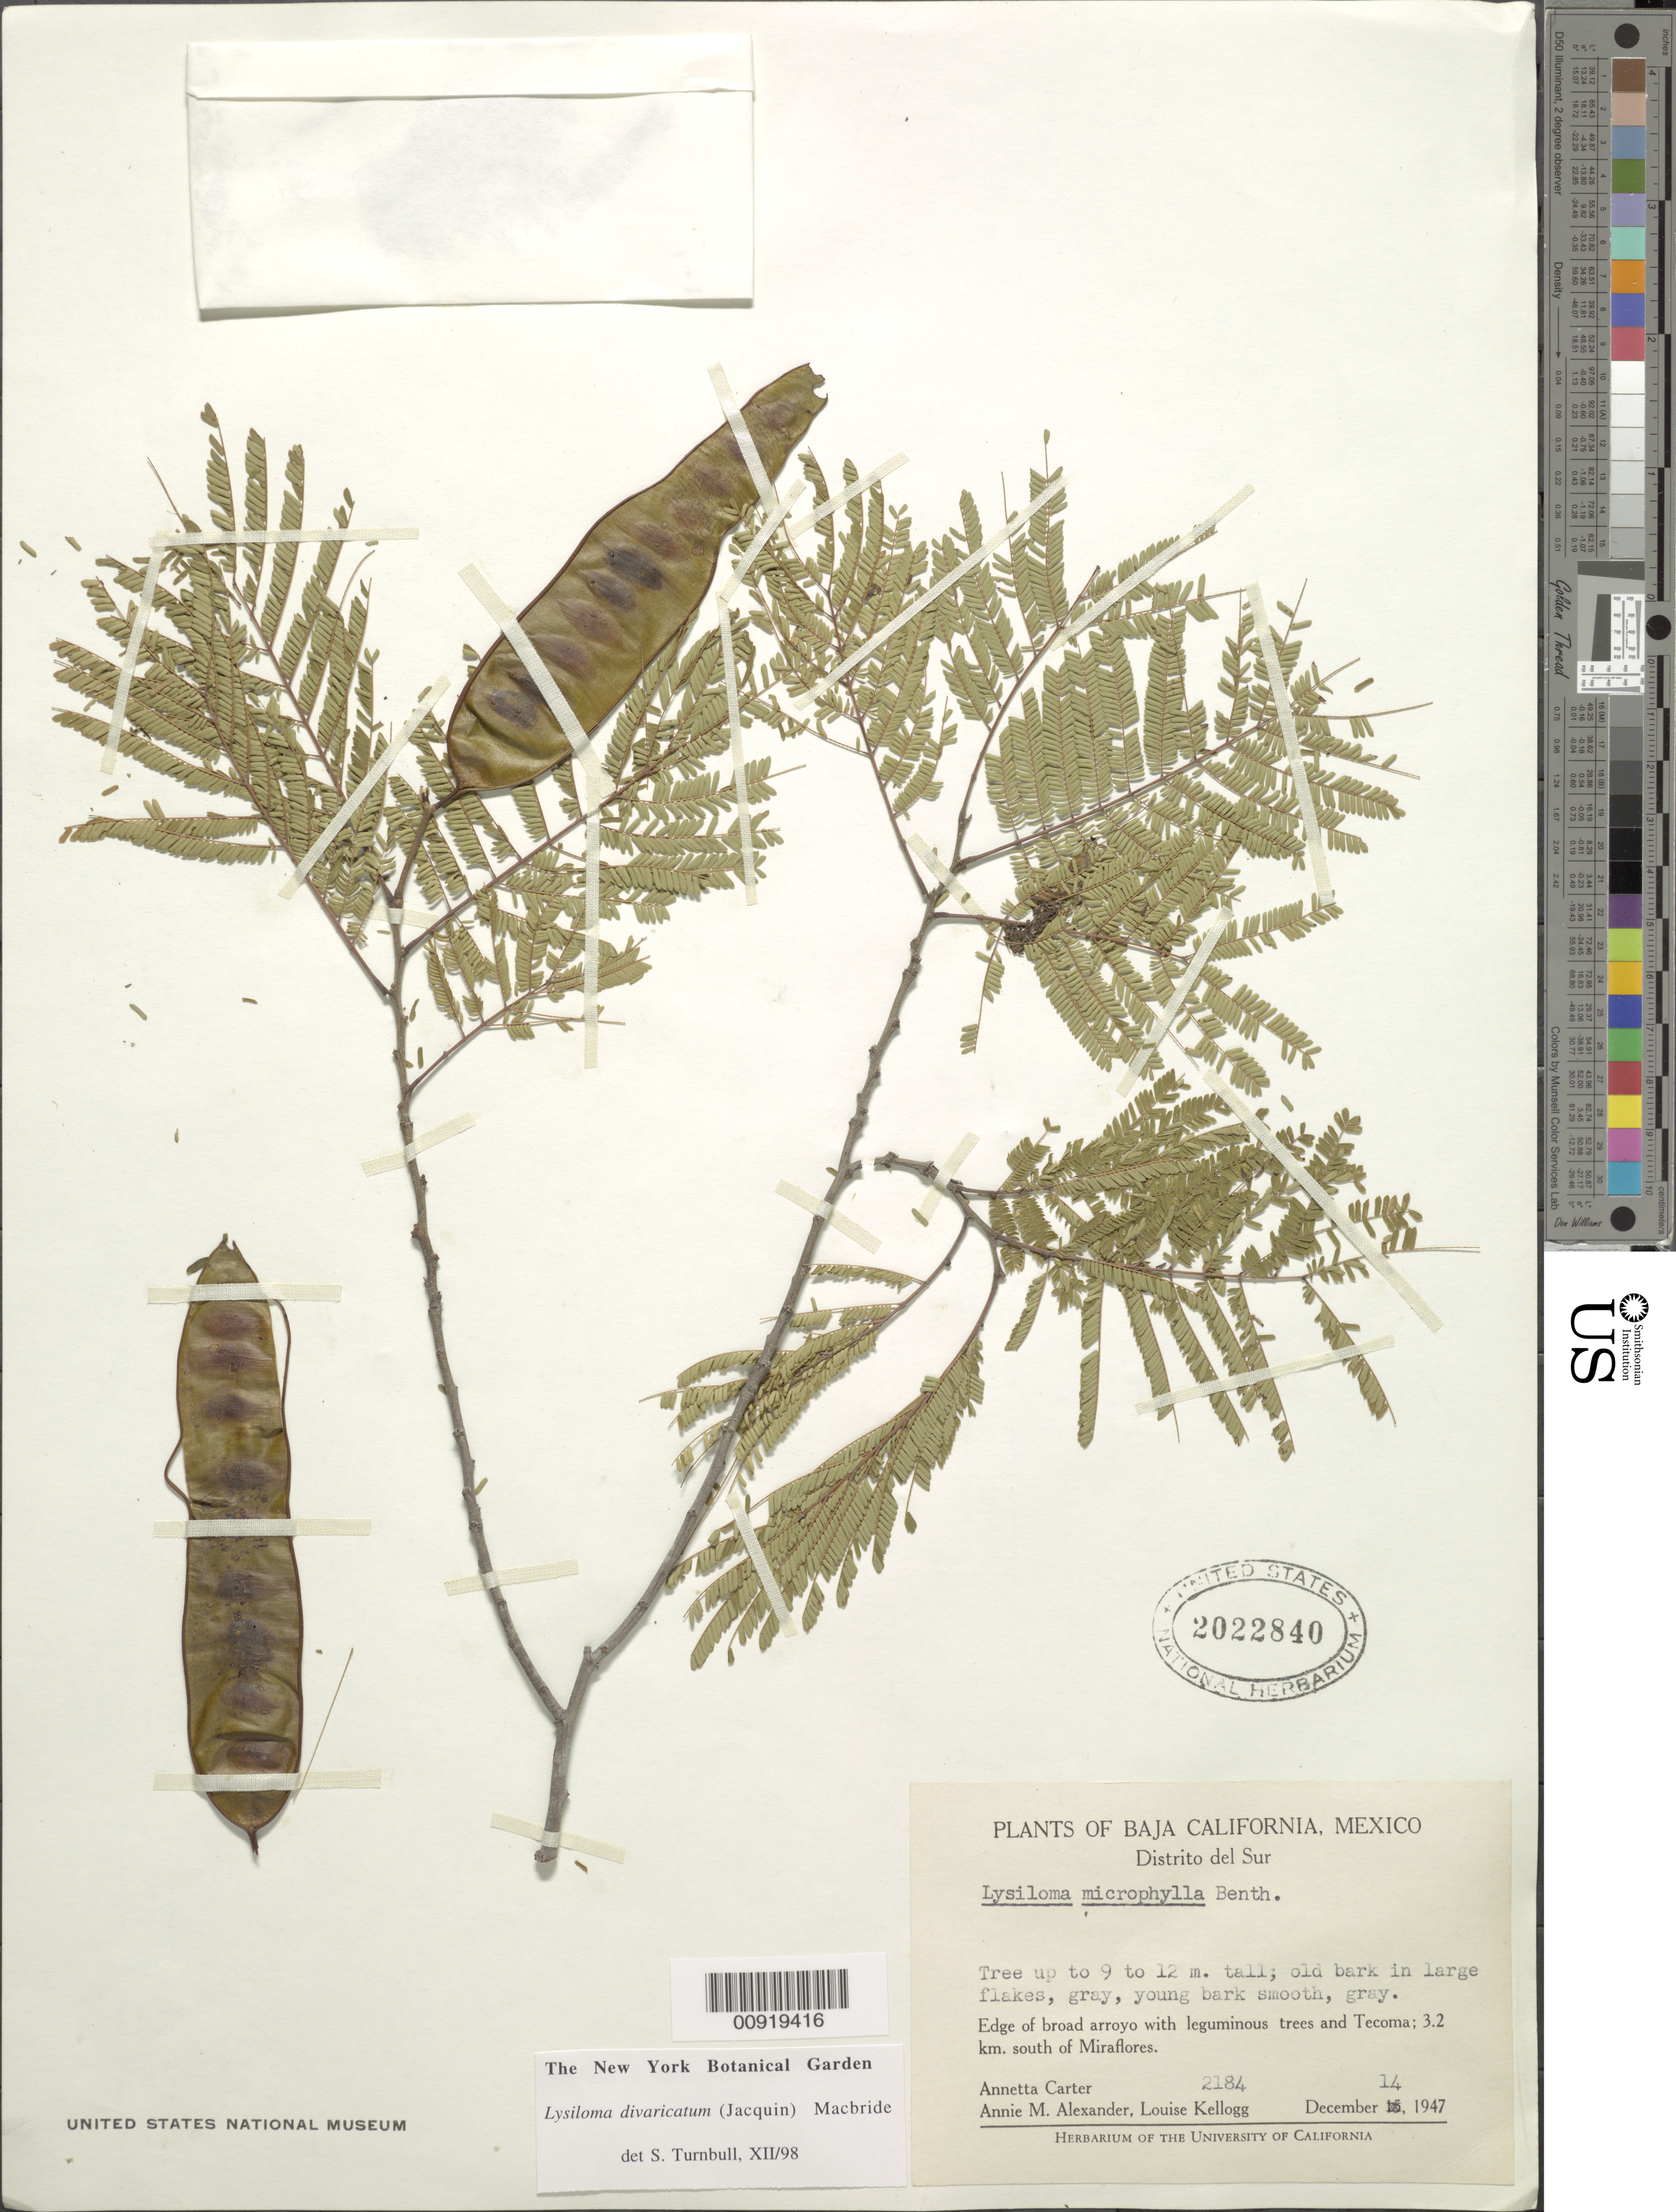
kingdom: Plantae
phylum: Tracheophyta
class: Magnoliopsida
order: Fabales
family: Fabaceae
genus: Lysiloma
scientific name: Lysiloma divaricatum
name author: (Jacq.) J.F. Macbr.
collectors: A. Carter, A. M. Alexander & L. Kellogg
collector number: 2184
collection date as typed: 14 Dec 1947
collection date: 1947-12-14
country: Mexico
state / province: Baja California Sur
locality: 3.2 km. south of Miraflores. Baja California Distrito del Sur.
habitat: Edge of broad arroyo with leguminous trees and Tecoma.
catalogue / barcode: US 2022840